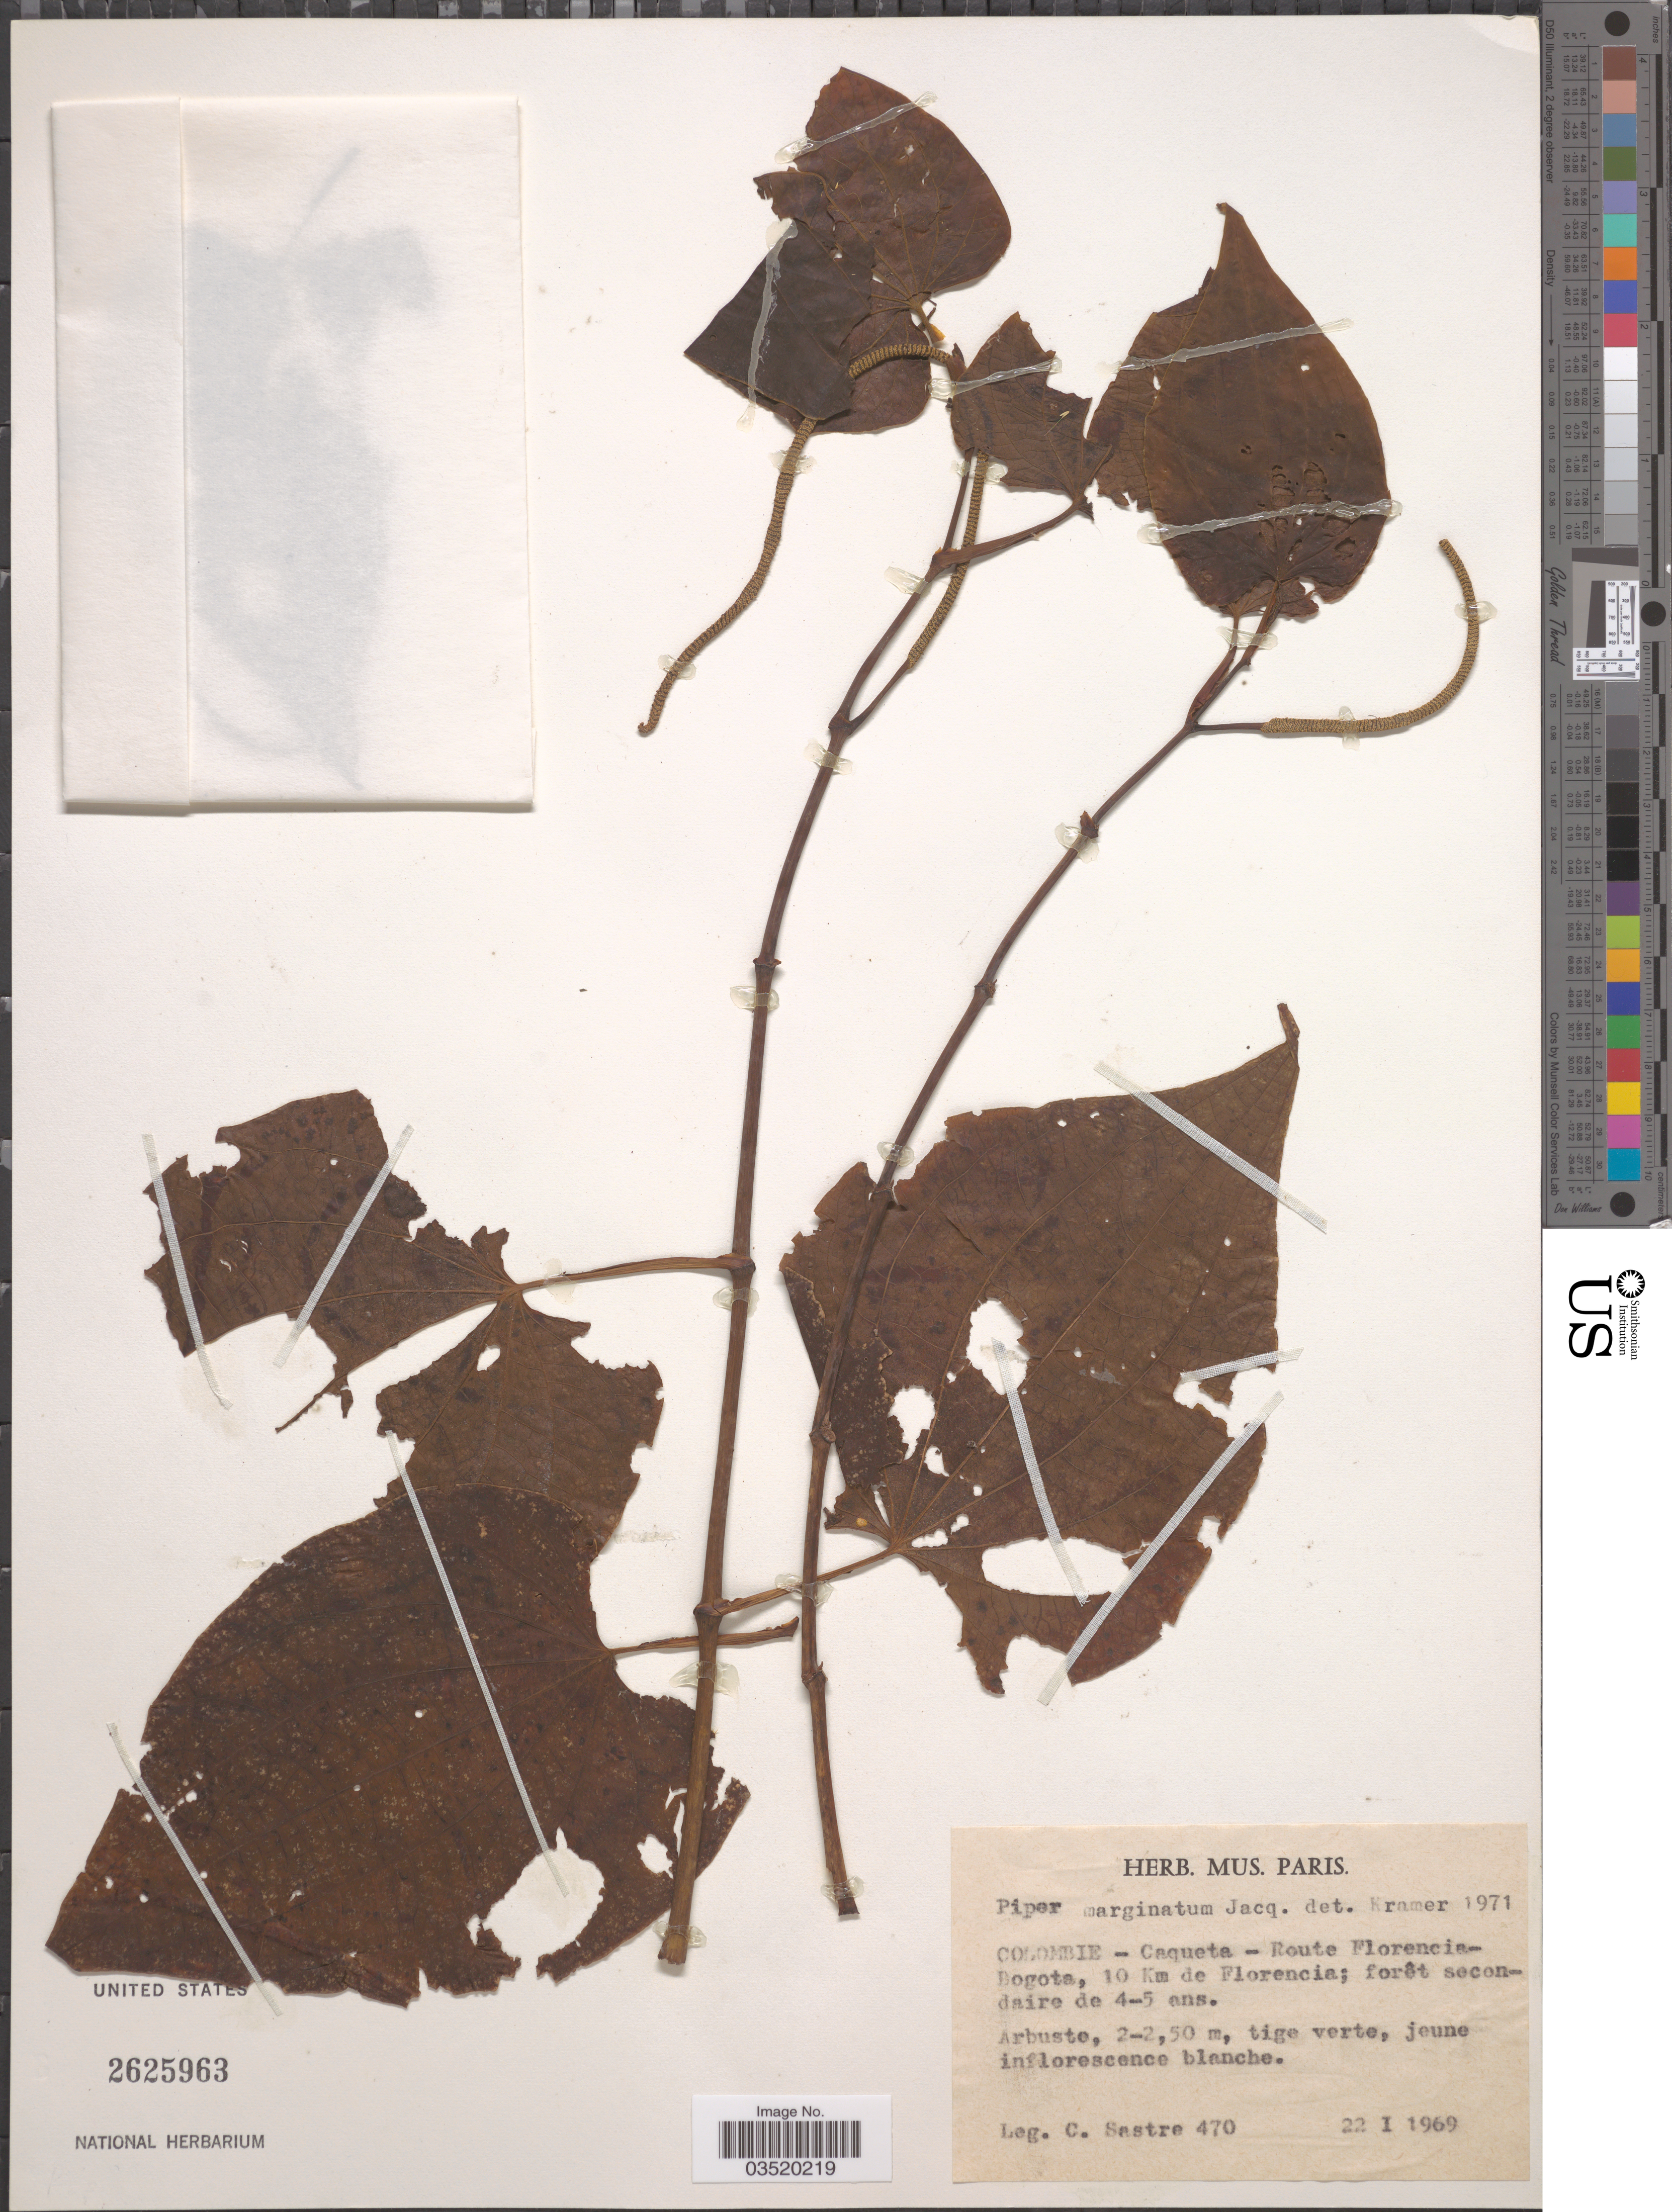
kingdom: Plantae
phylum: Tracheophyta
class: Magnoliopsida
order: Piperales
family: Piperaceae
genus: Piper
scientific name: Piper marginatum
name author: Jacq.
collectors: C. Sastre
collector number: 470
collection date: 1969-01-22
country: Colombia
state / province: Caquetá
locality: Route Florencia-Bogota, 10 Km de florencia.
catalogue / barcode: US 2625963